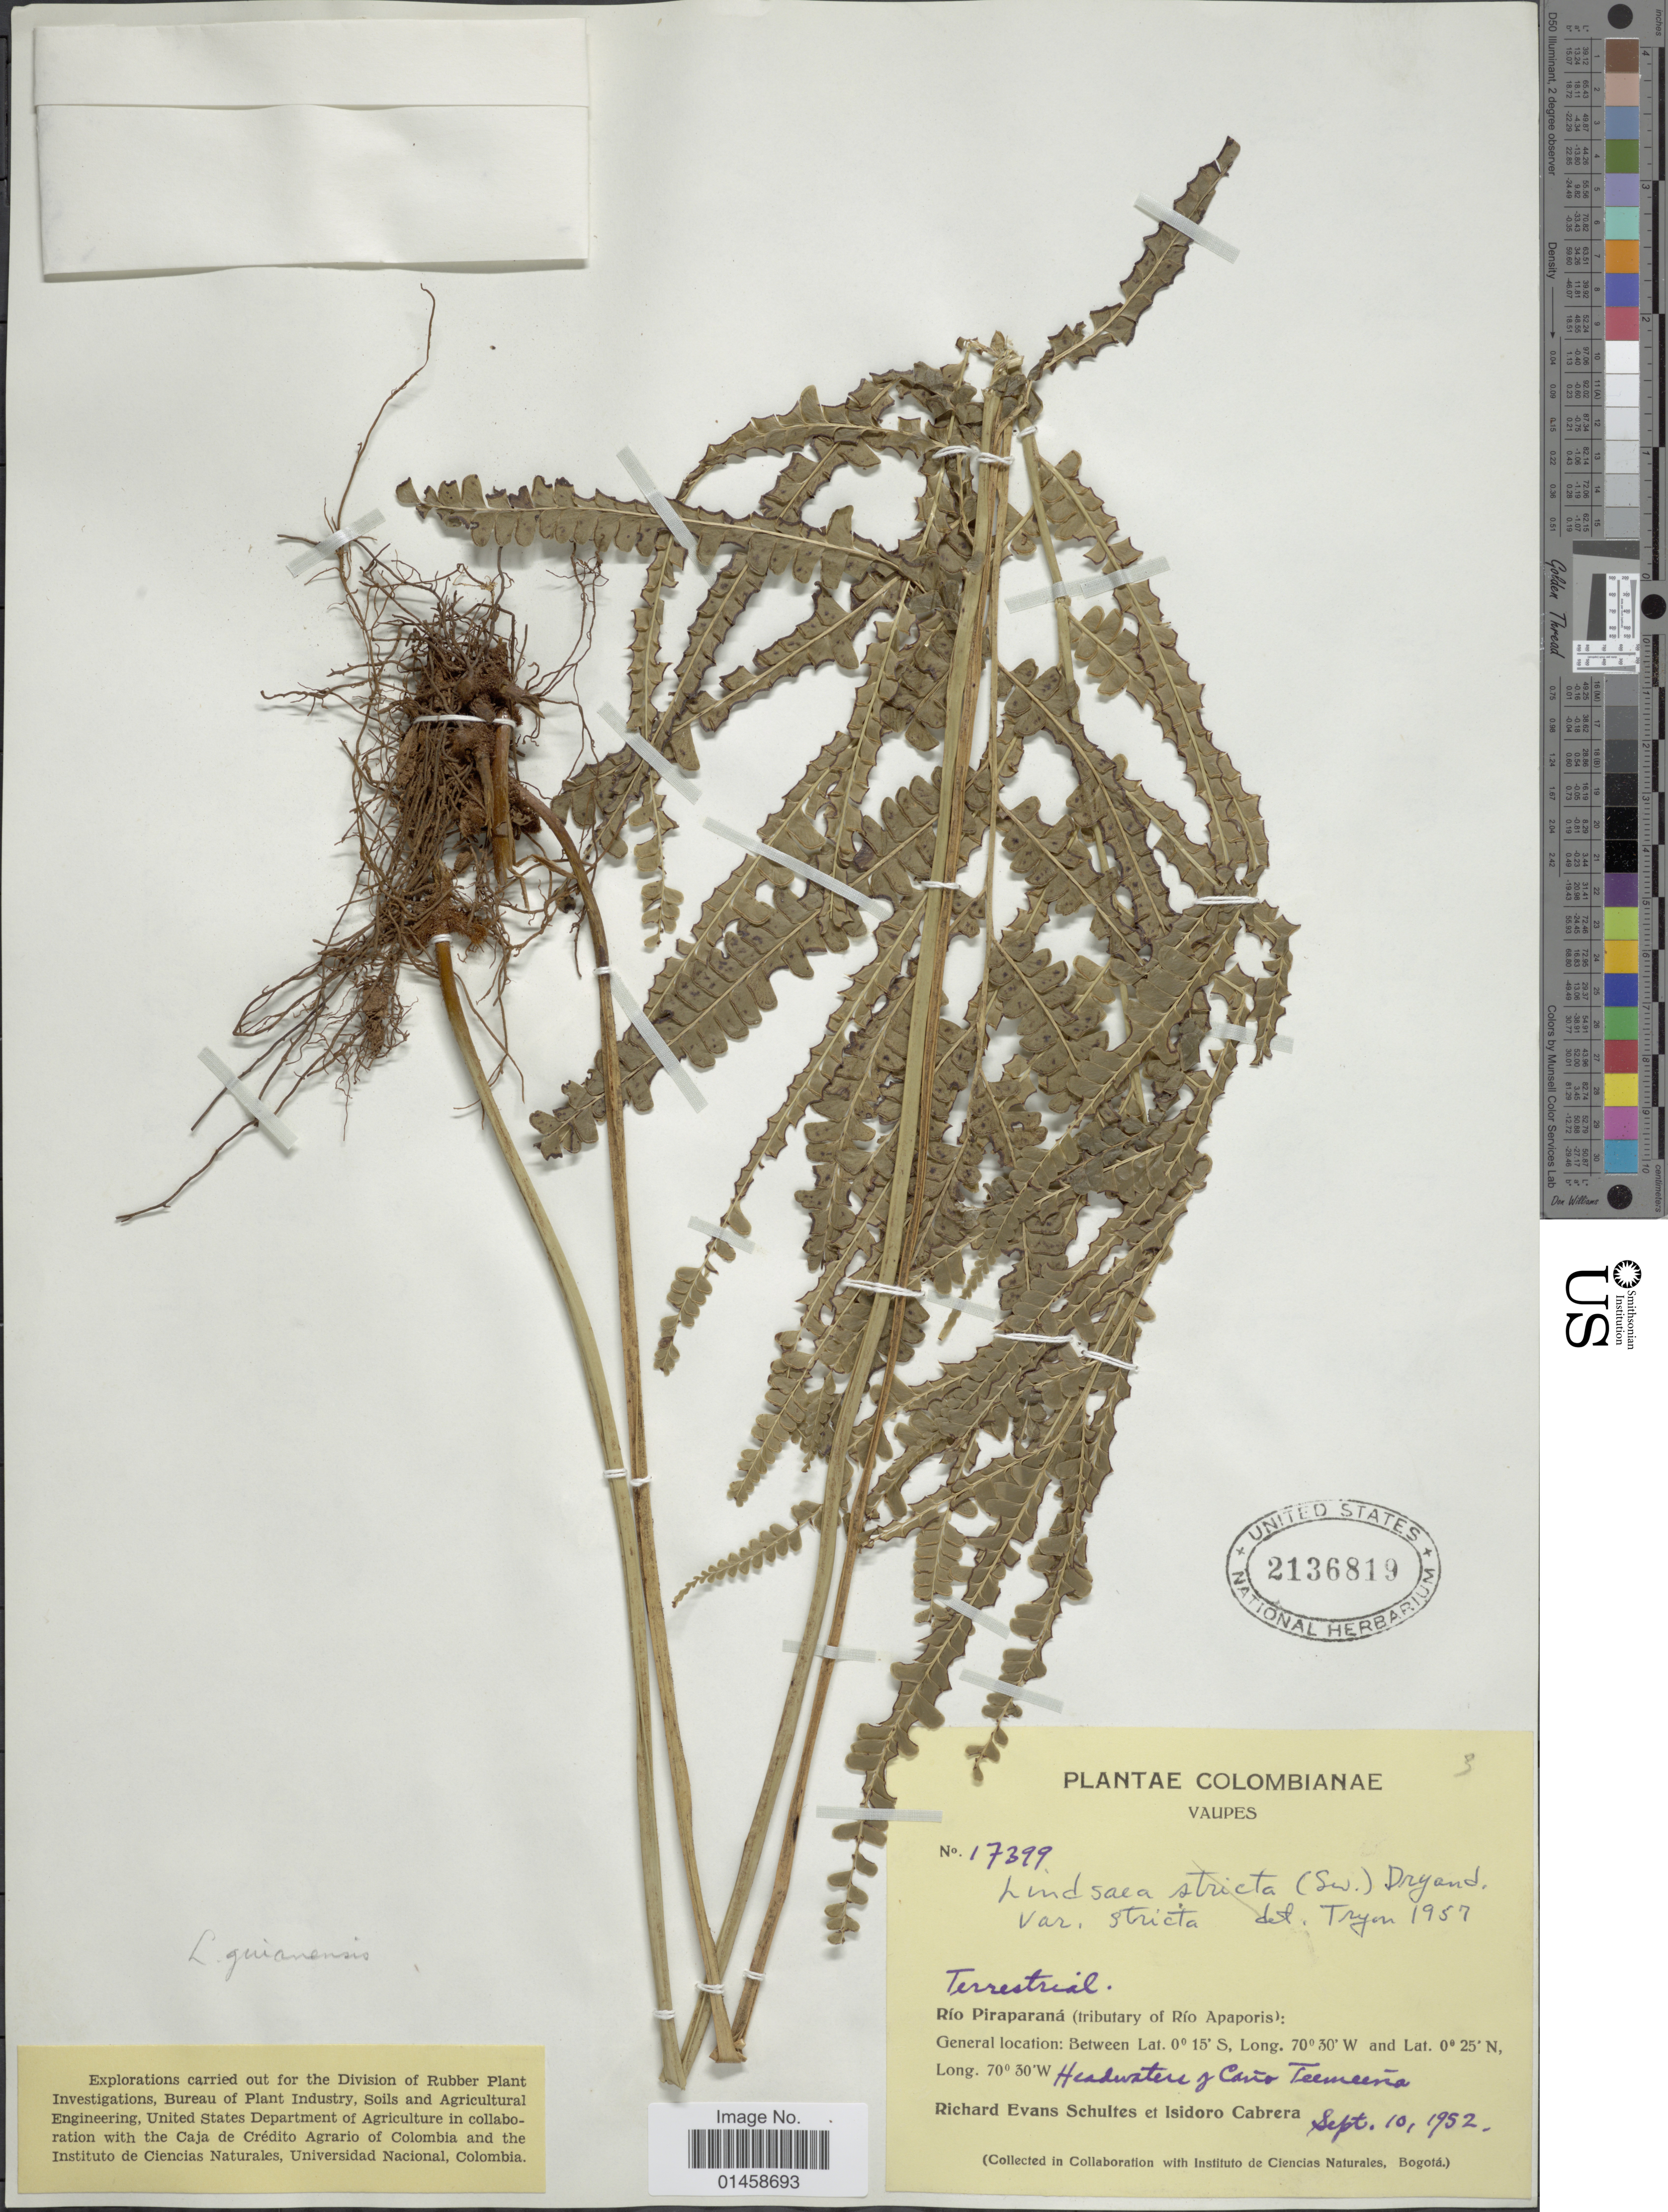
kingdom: Plantae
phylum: Tracheophyta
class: Polypodiopsida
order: Polypodiales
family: Lindsaeaceae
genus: Lindsaea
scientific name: Lindsaea guianensis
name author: (Aubl.) Dryand.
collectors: R. E. Schultes & I. Cabrera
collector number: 17399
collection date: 1952-09-10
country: Colombia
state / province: Vaupés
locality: Río Piraparaná (tributary of Río Apaporis)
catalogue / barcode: US 2136819